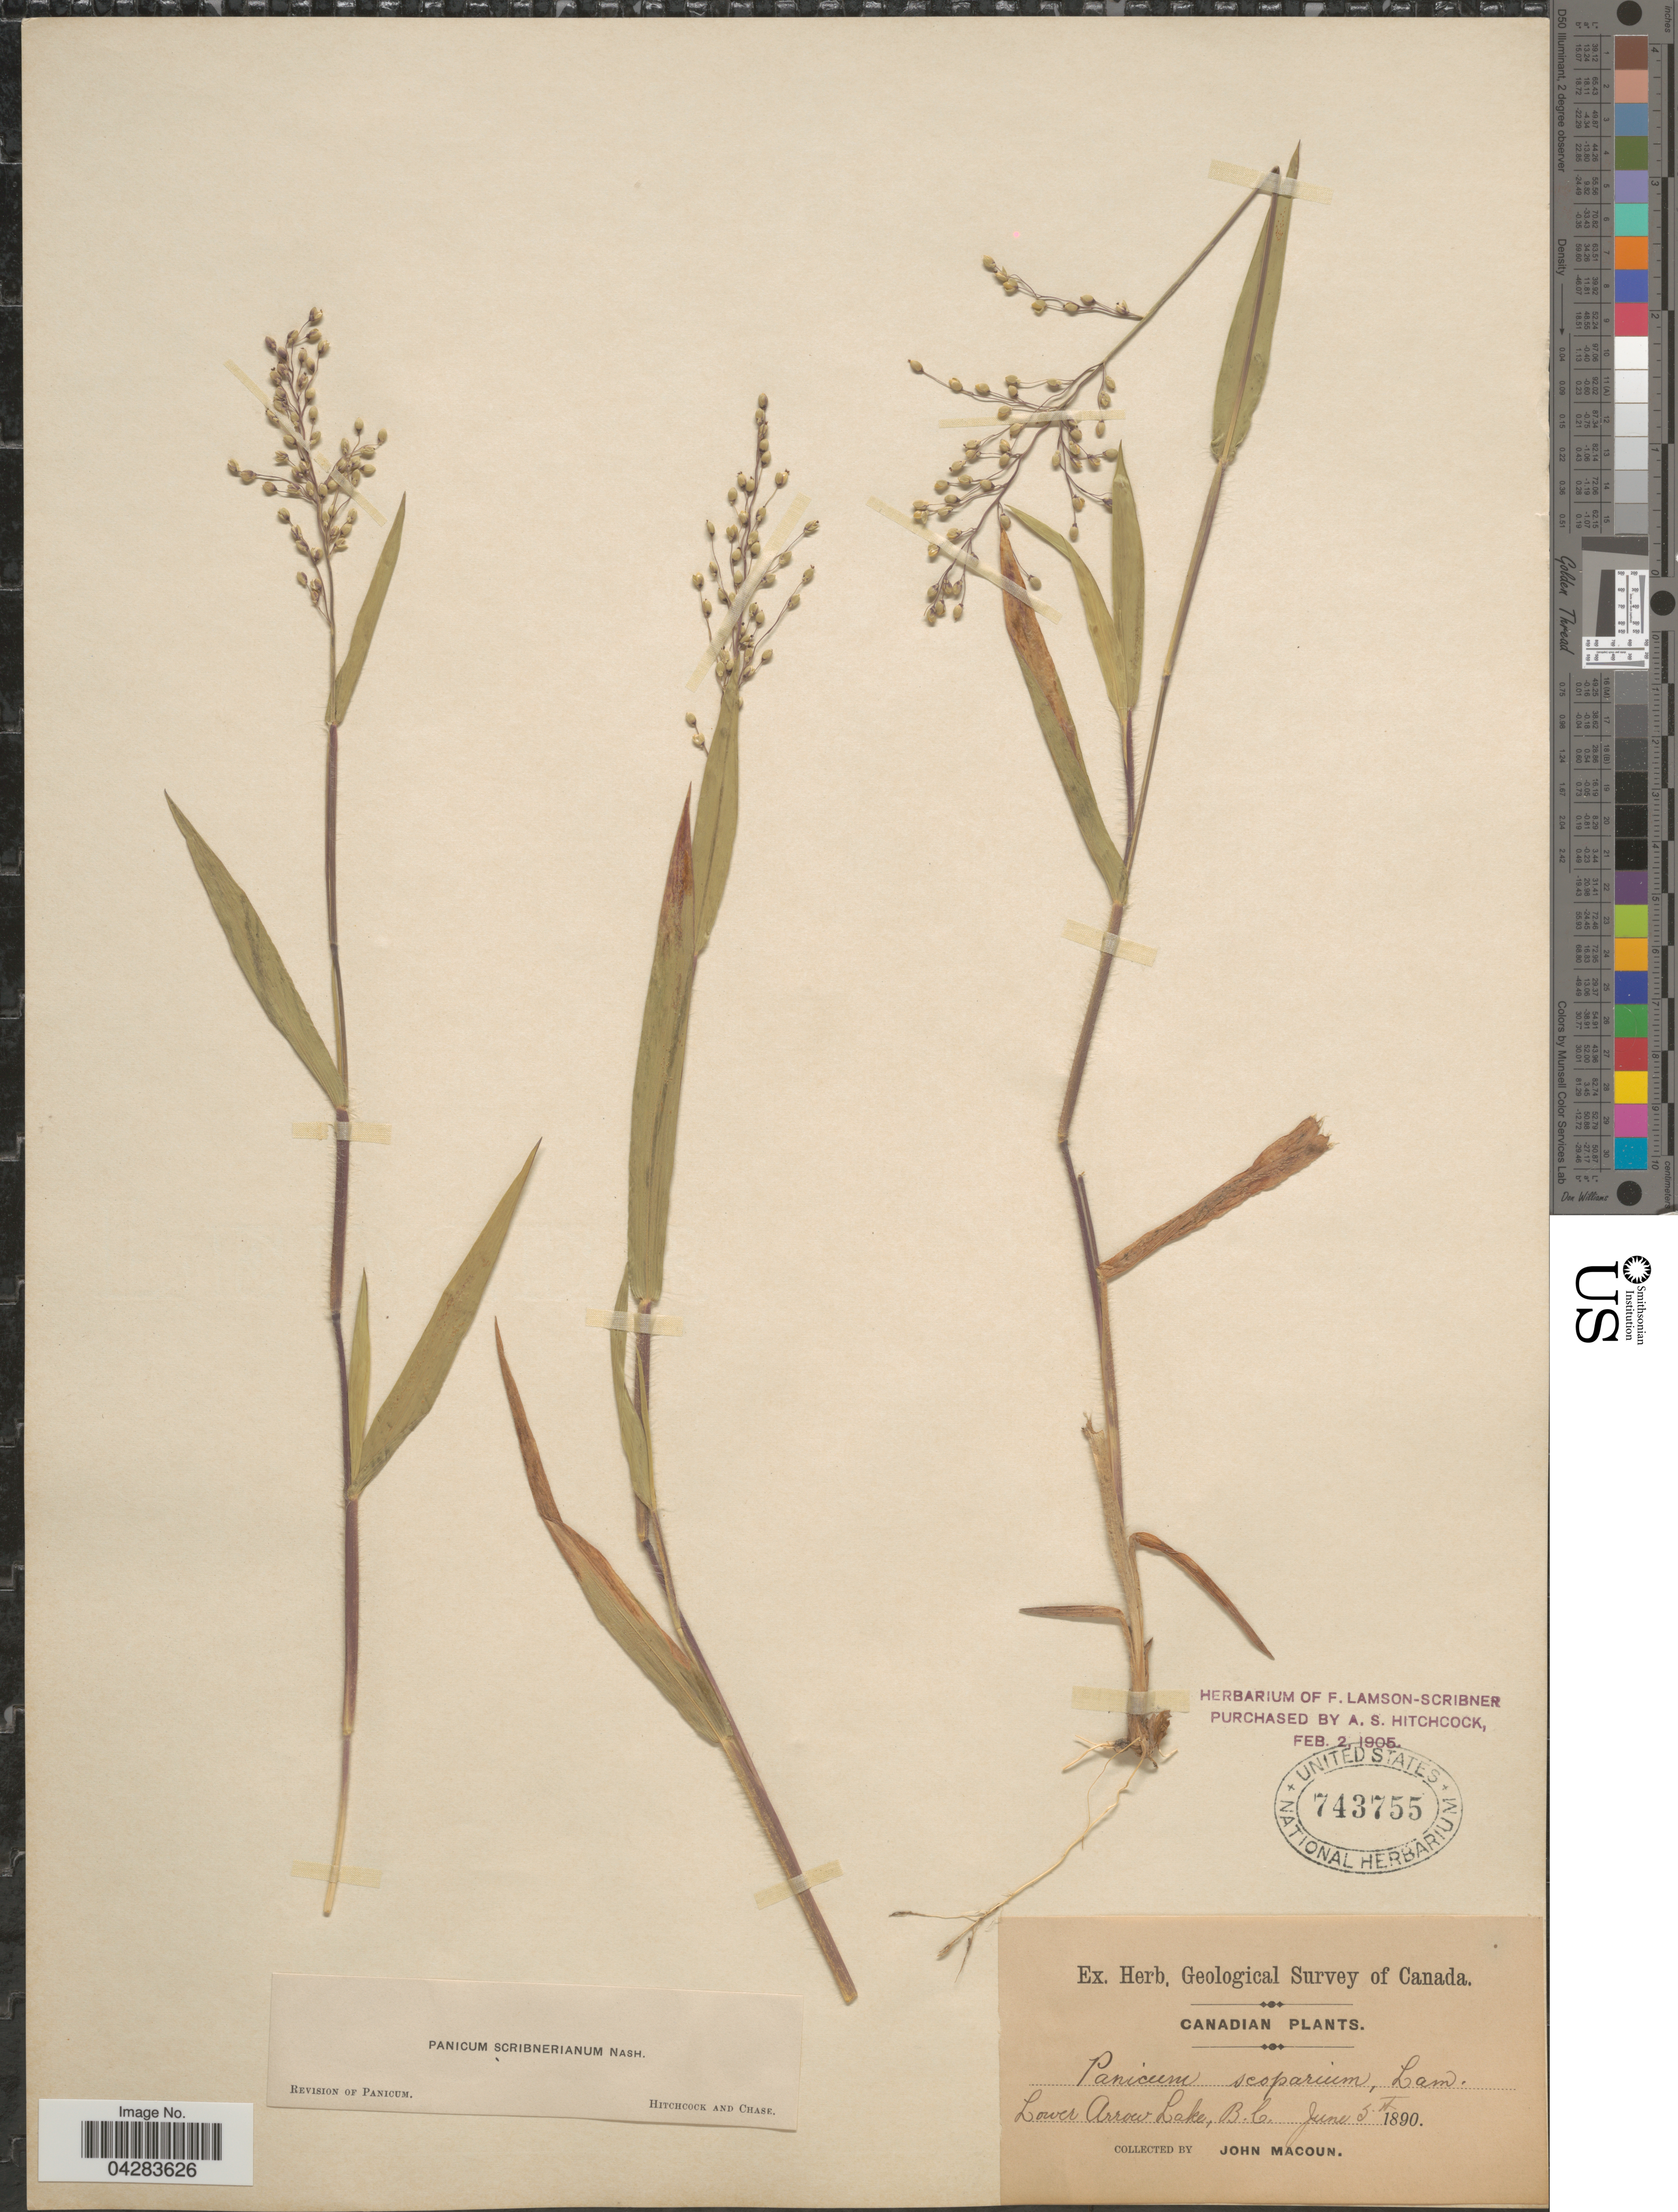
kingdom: Plantae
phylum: Tracheophyta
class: Liliopsida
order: Poales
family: Poaceae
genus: Dichanthelium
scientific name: Dichanthelium oligosanthes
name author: (Schult.) Gould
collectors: J. Macoun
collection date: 1890-06-05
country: Canada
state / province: British Columbia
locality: Geological Survey of Canada. Lower Arrow Lake.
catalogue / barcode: US 743755